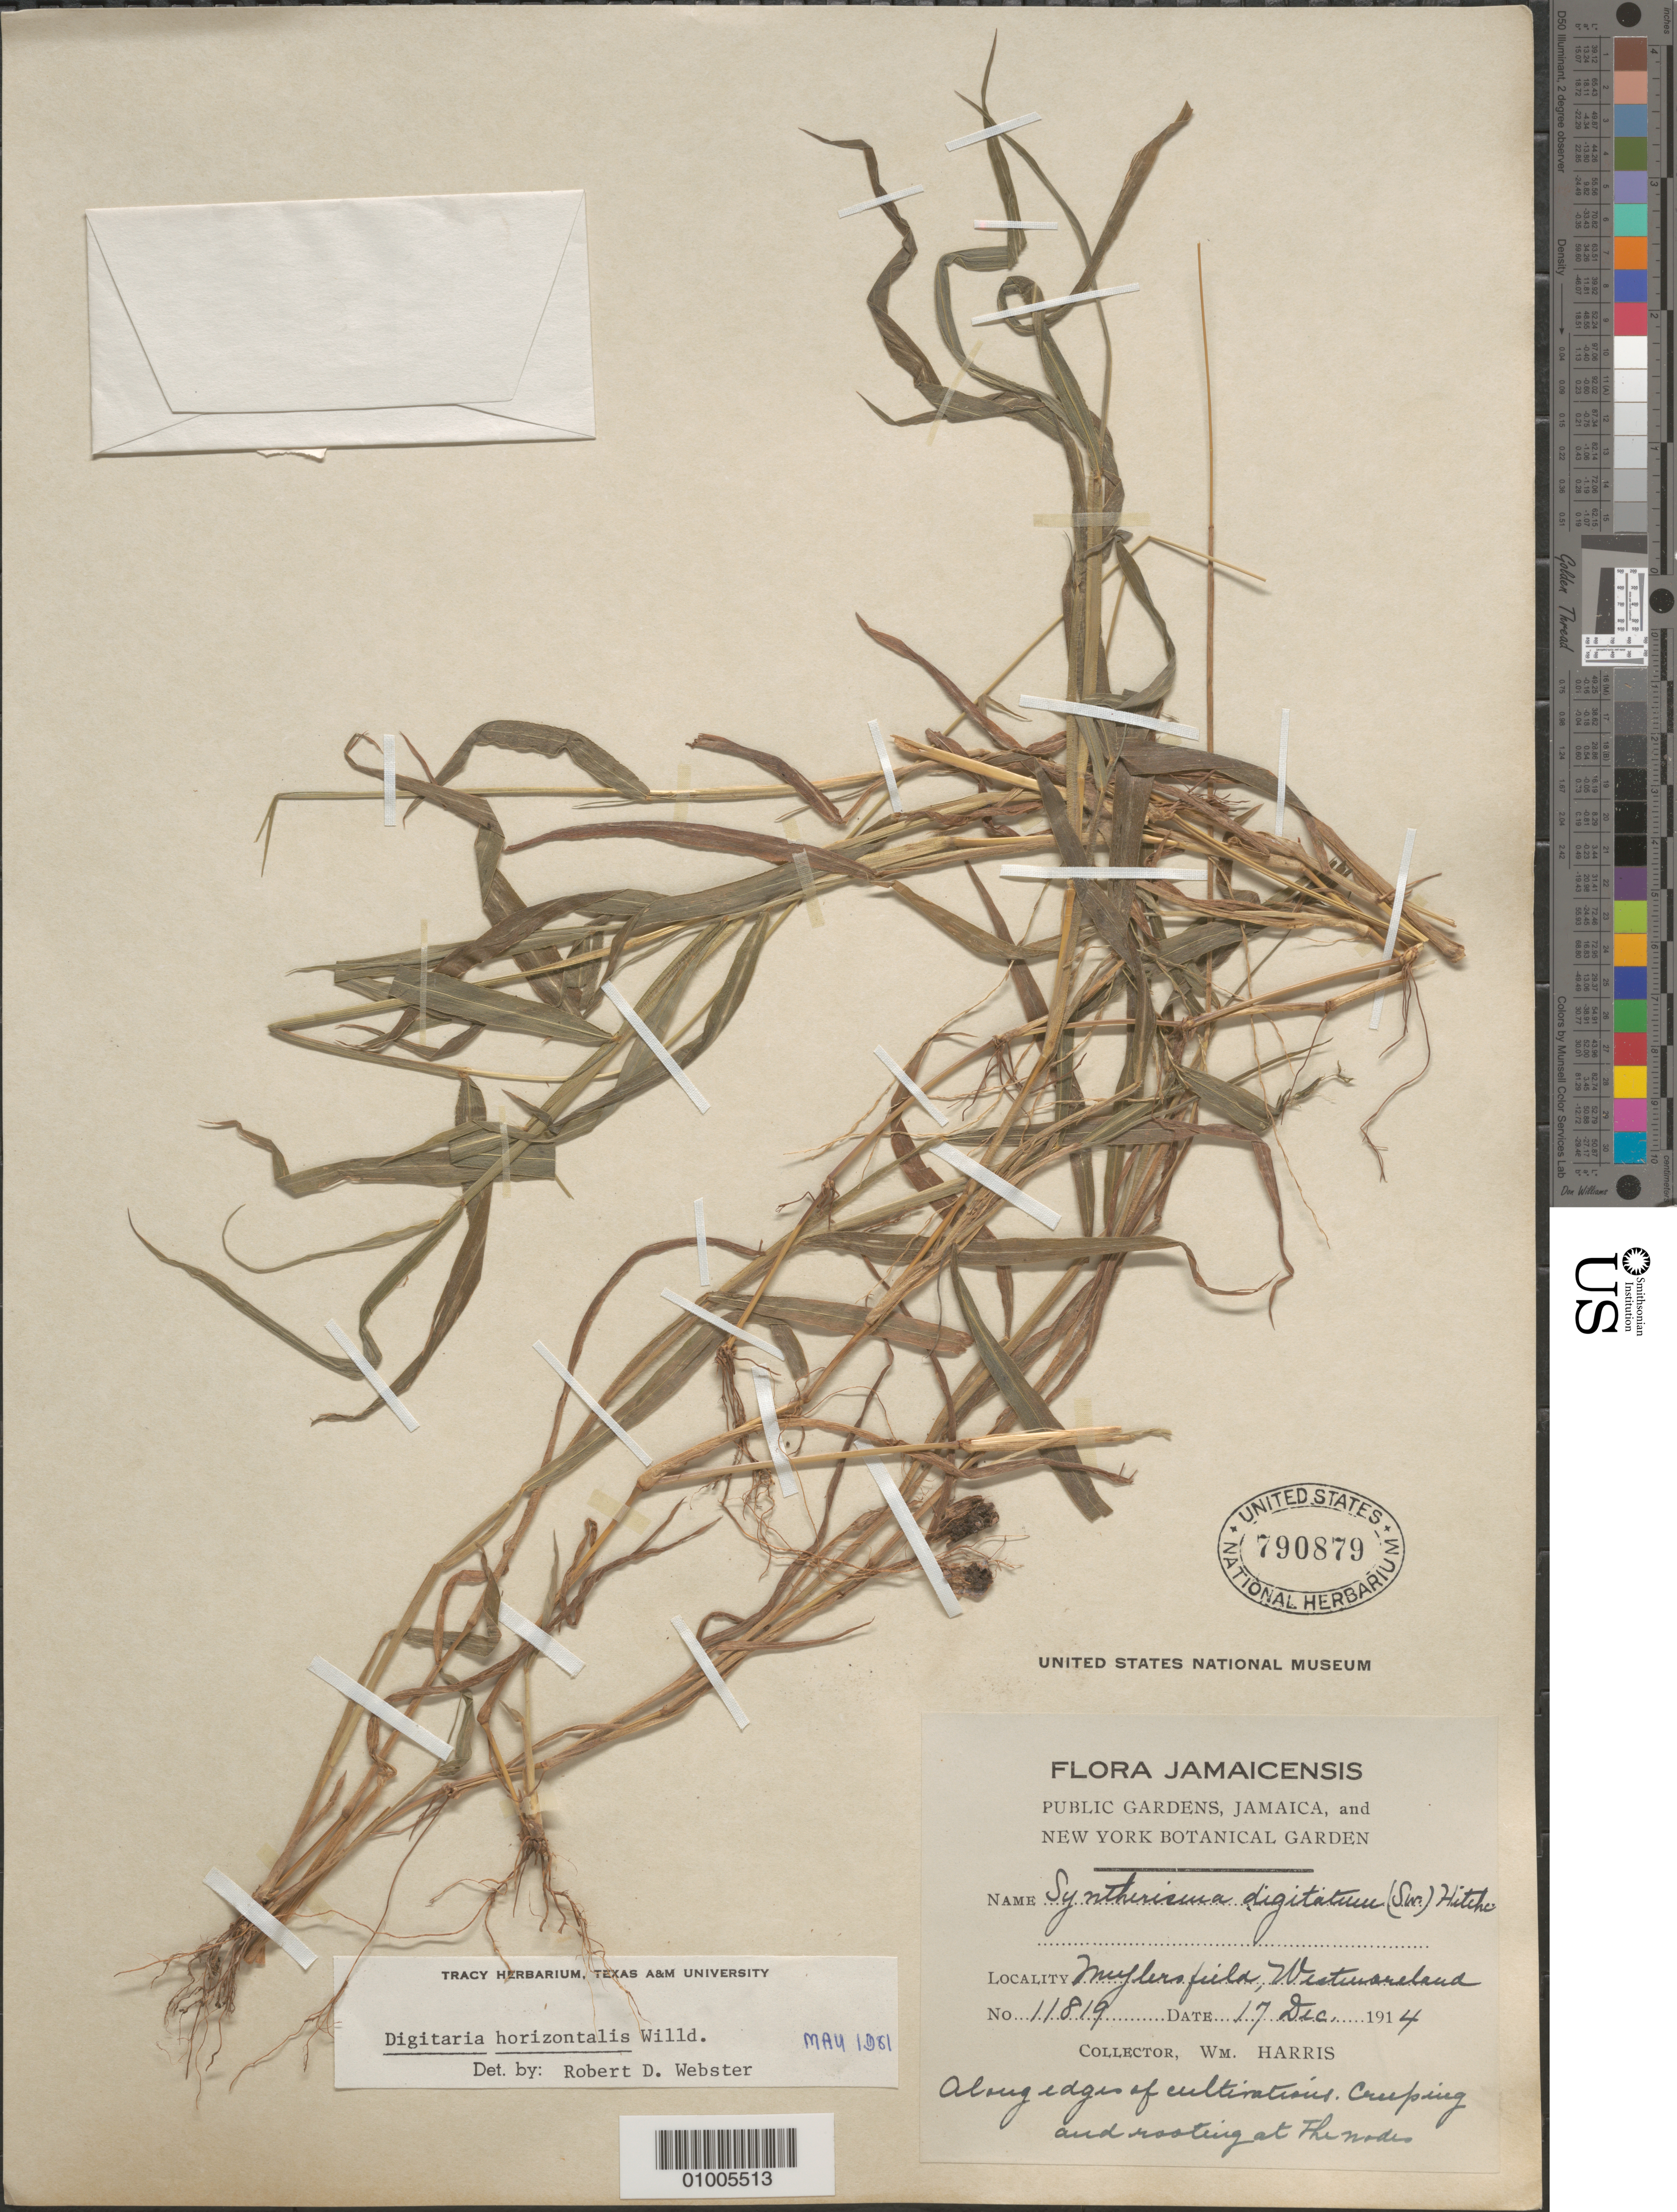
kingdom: Plantae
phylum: Tracheophyta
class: Liliopsida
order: Poales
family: Poaceae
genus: Digitaria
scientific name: Digitaria horizontalis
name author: Willd.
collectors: W. H. Harris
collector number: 11819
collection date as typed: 17 Dec 1914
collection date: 1914-12-17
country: Jamaica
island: Jamaica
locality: Myler's field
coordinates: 0 N, 0 E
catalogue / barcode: US 970879